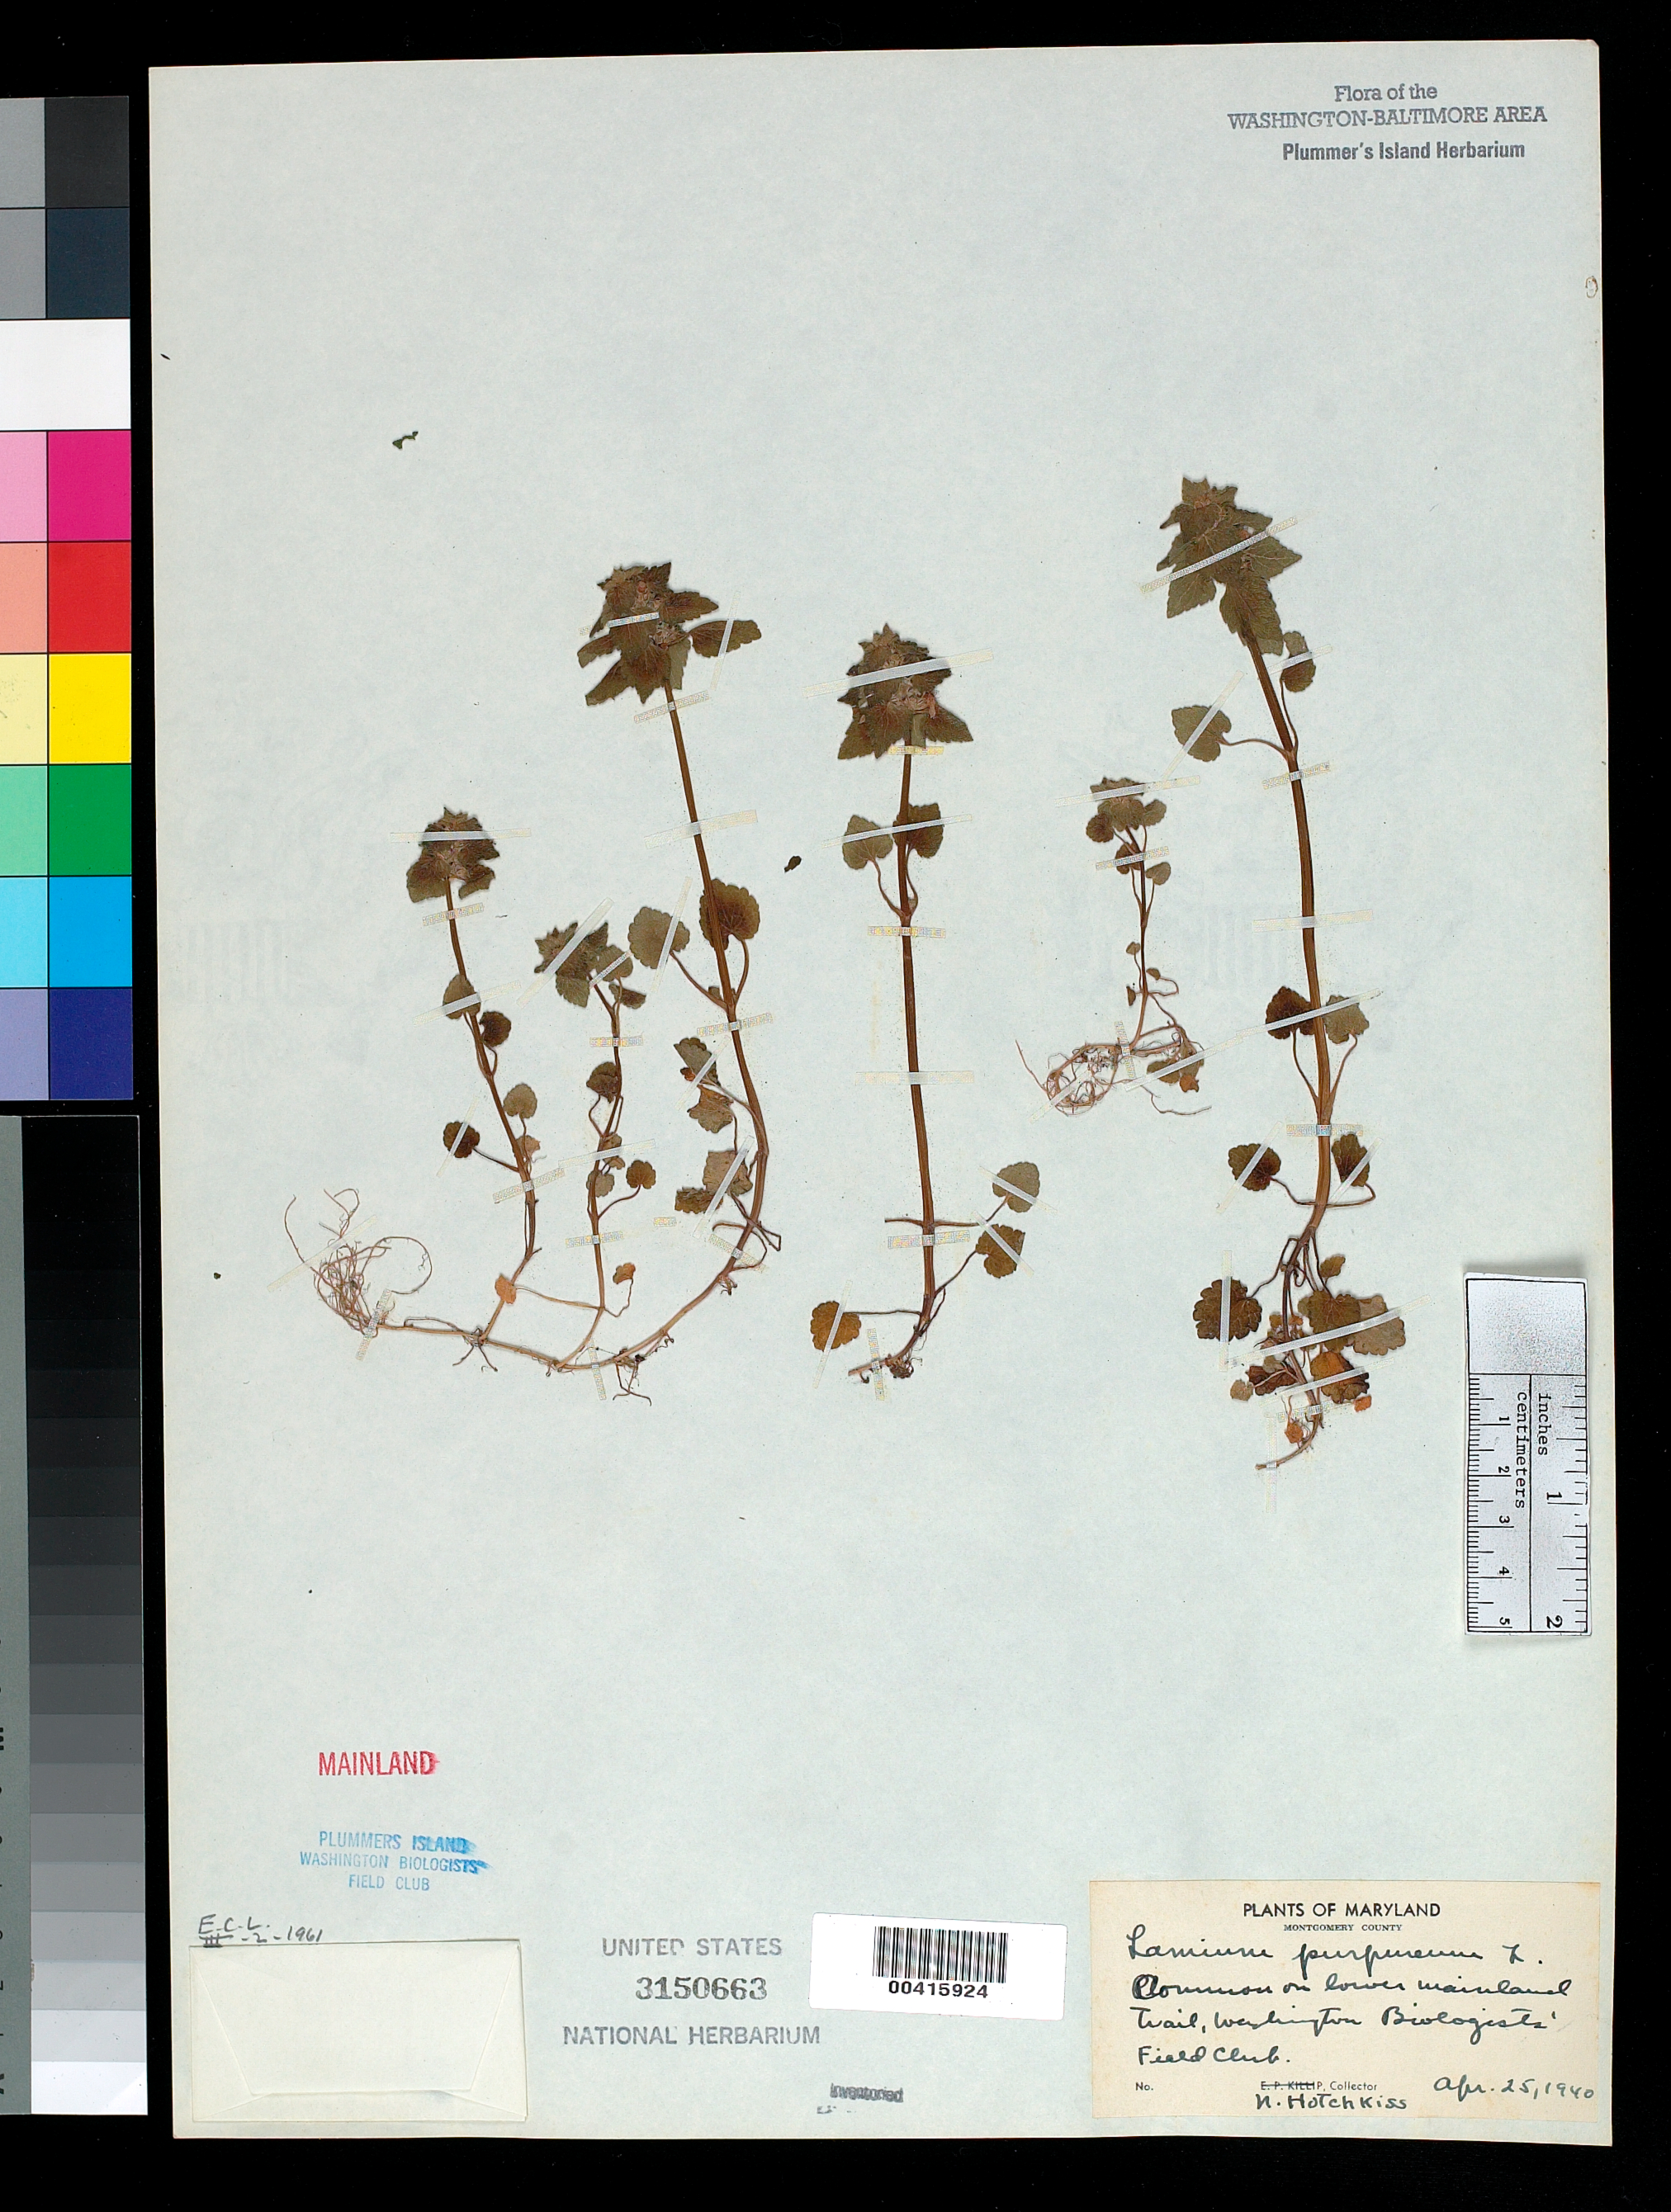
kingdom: Plantae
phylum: Tracheophyta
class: Magnoliopsida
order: Lamiales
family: Lamiaceae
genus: Lamium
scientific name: Lamium purpureum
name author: L.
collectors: N. Hotchkiss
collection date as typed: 25 Apr 1940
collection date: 1940-04-25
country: United States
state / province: Maryland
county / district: Montgomery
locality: Plummer's Island; mainland, lower trail C. & O. Canal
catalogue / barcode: US 3150663